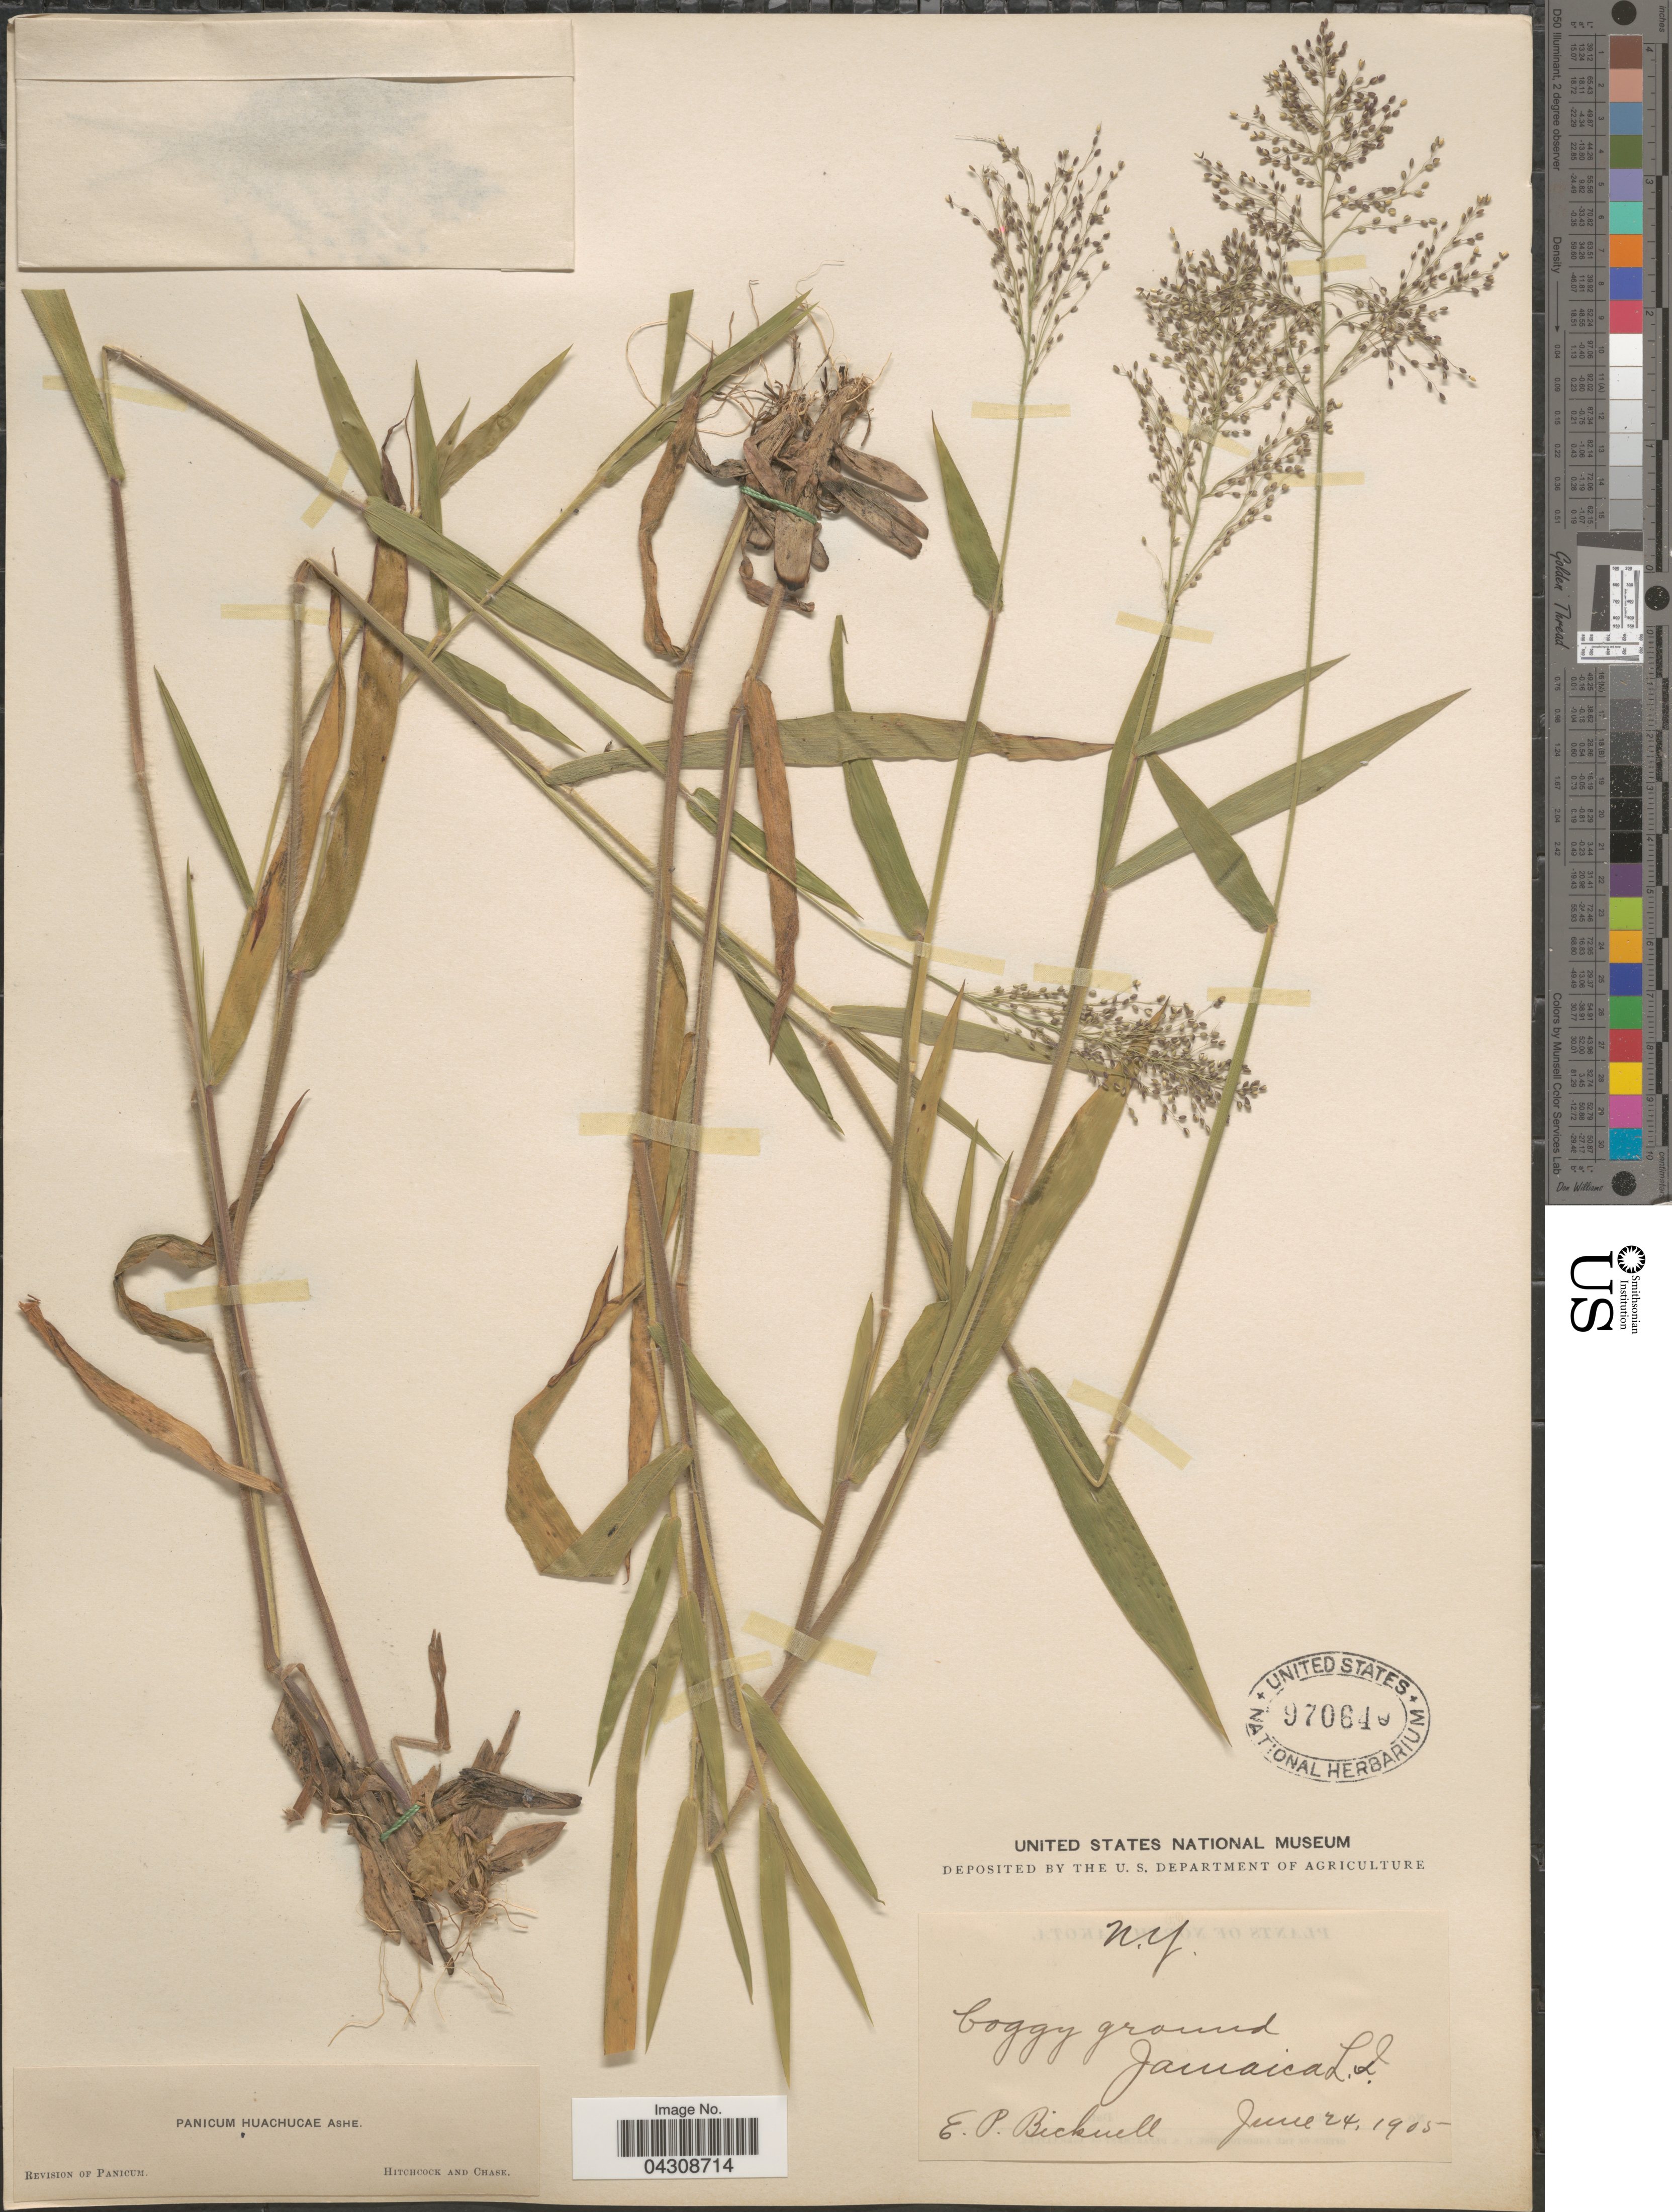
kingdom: Plantae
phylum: Tracheophyta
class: Liliopsida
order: Poales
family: Poaceae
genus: Dichanthelium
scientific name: Dichanthelium acuminatum var. acuminatum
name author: (Sw.) Gould & C.A. Clark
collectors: E. P. Bicknell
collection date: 1905-06-24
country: United States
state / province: New York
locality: Jamaica. L. I.